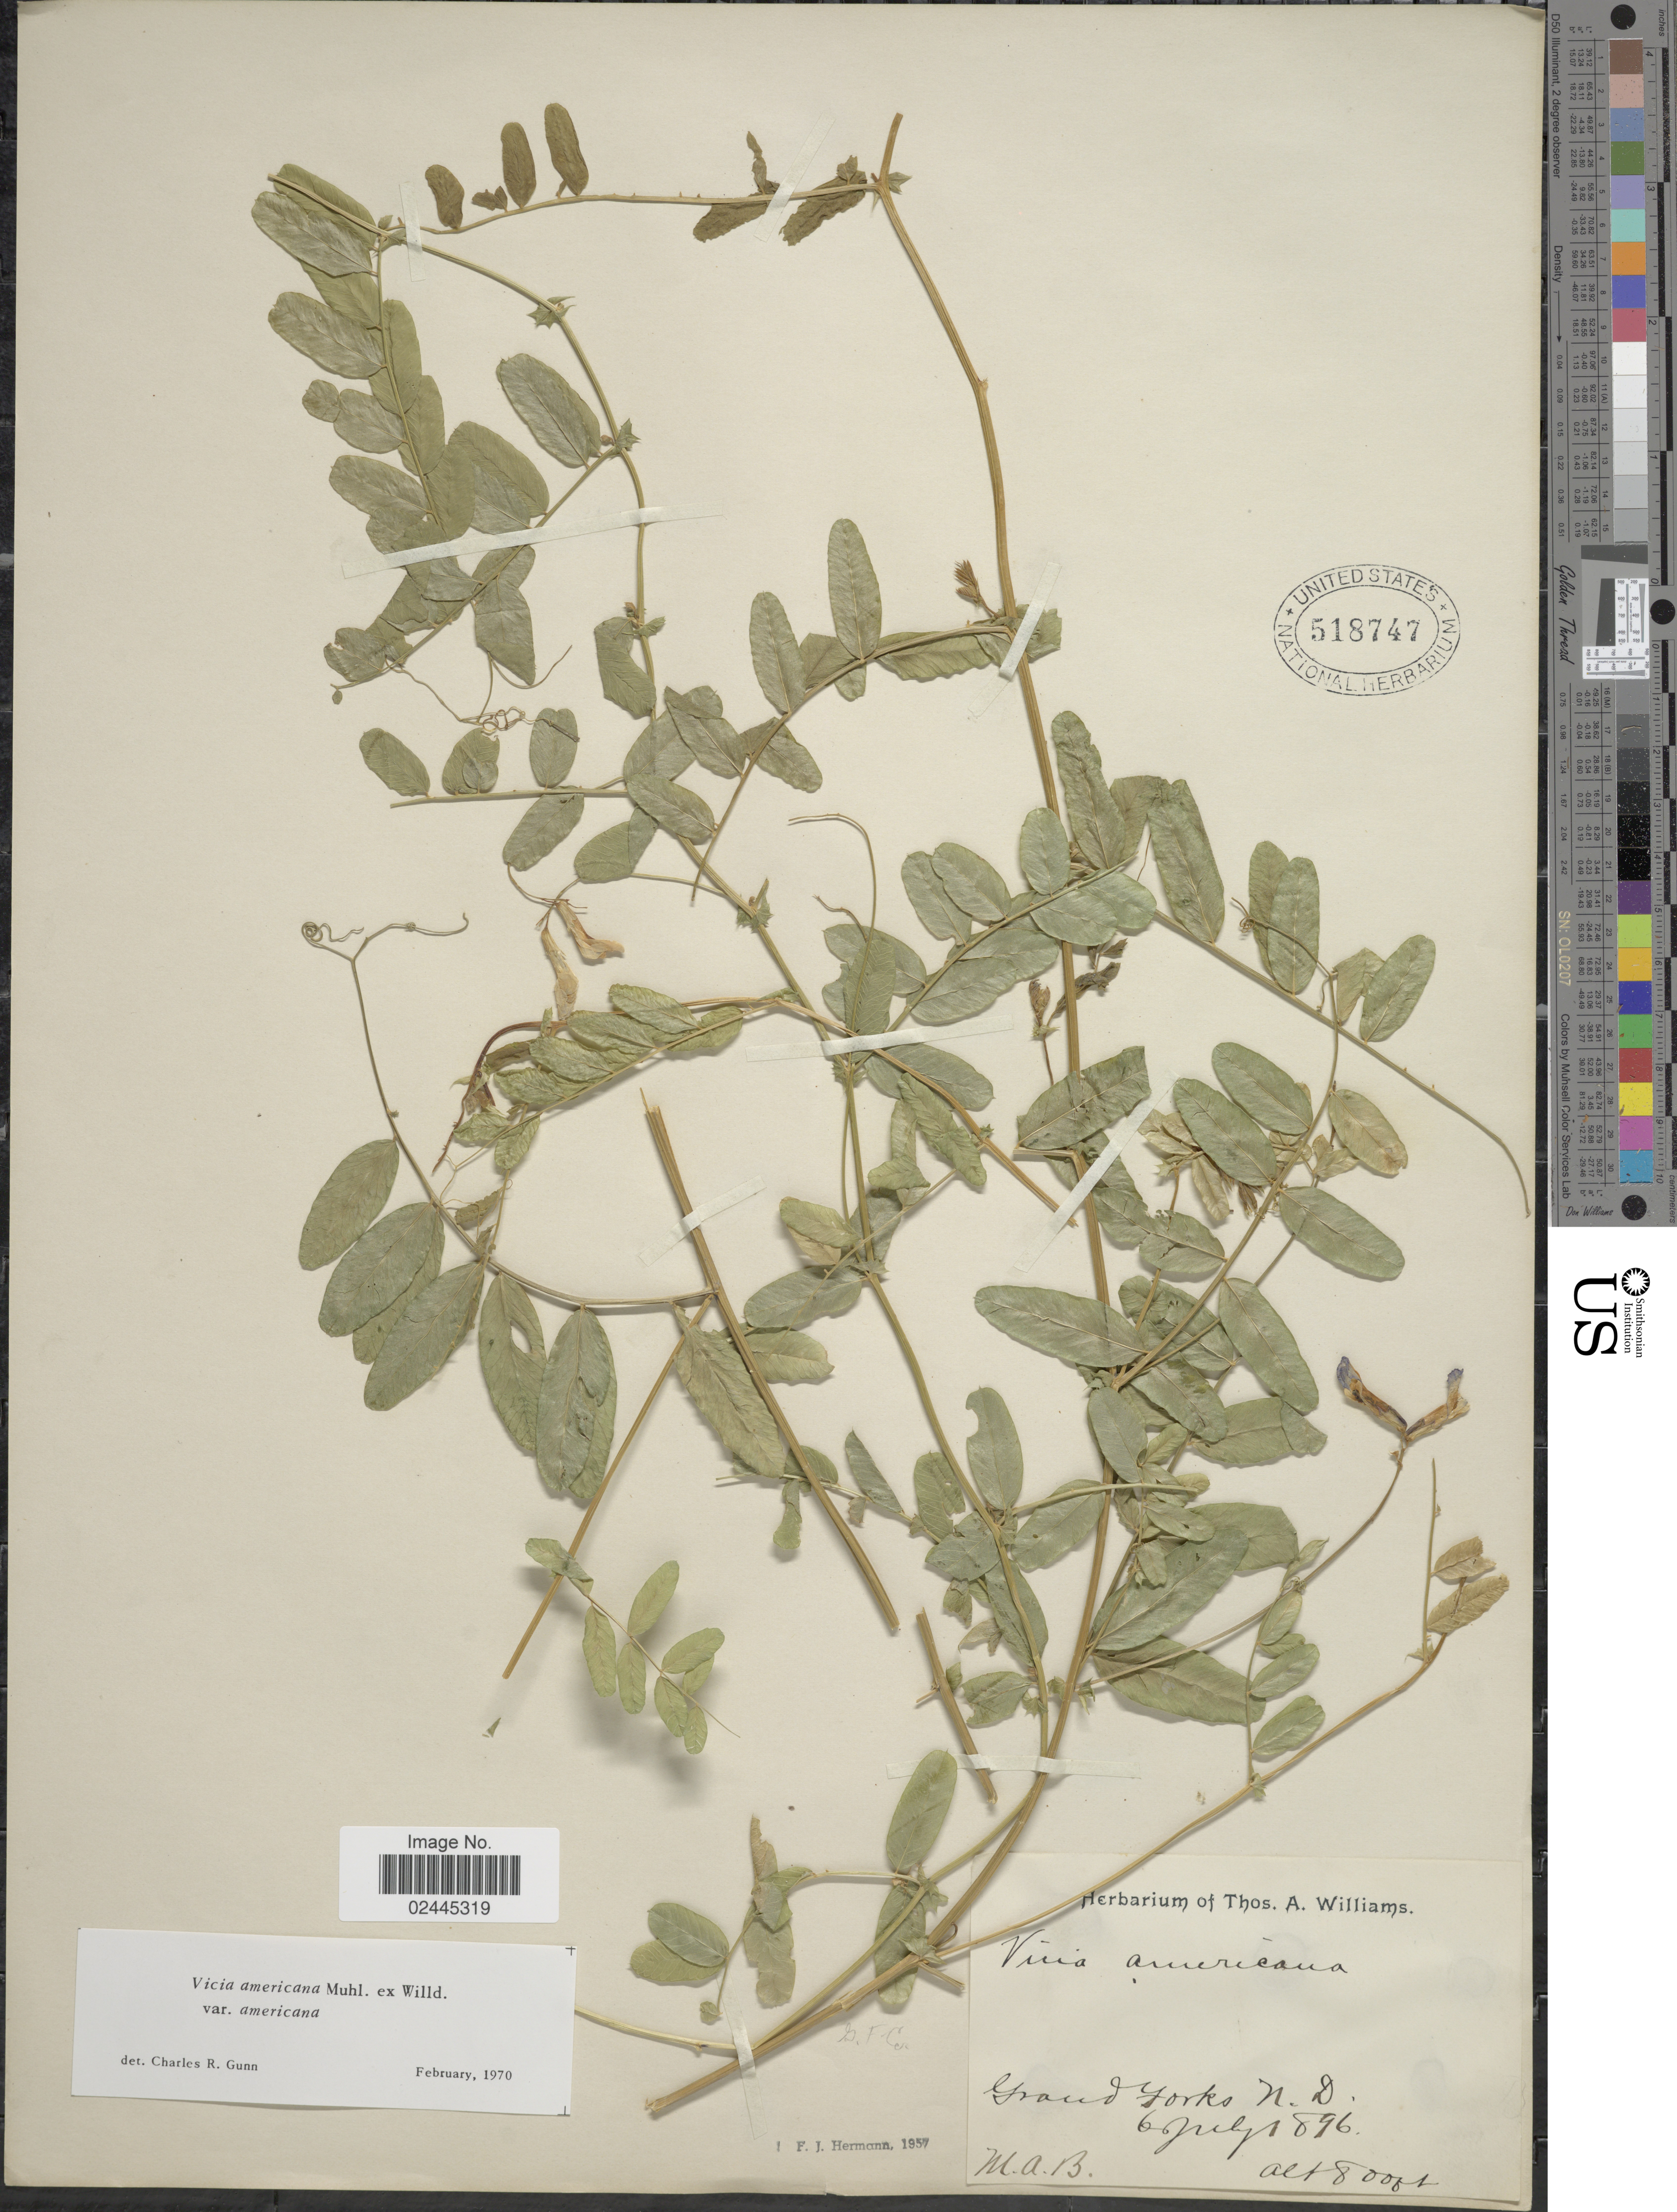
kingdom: Plantae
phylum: Tracheophyta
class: Magnoliopsida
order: Fabales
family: Fabaceae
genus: Vicia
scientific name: Vicia americana var. americana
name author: Muhl. ex Willd.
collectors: M. A. B.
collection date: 1896-07-06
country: United States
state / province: North Dakota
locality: Grand Yorks, N.D. S.F. Co.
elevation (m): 2438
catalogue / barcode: US 518747